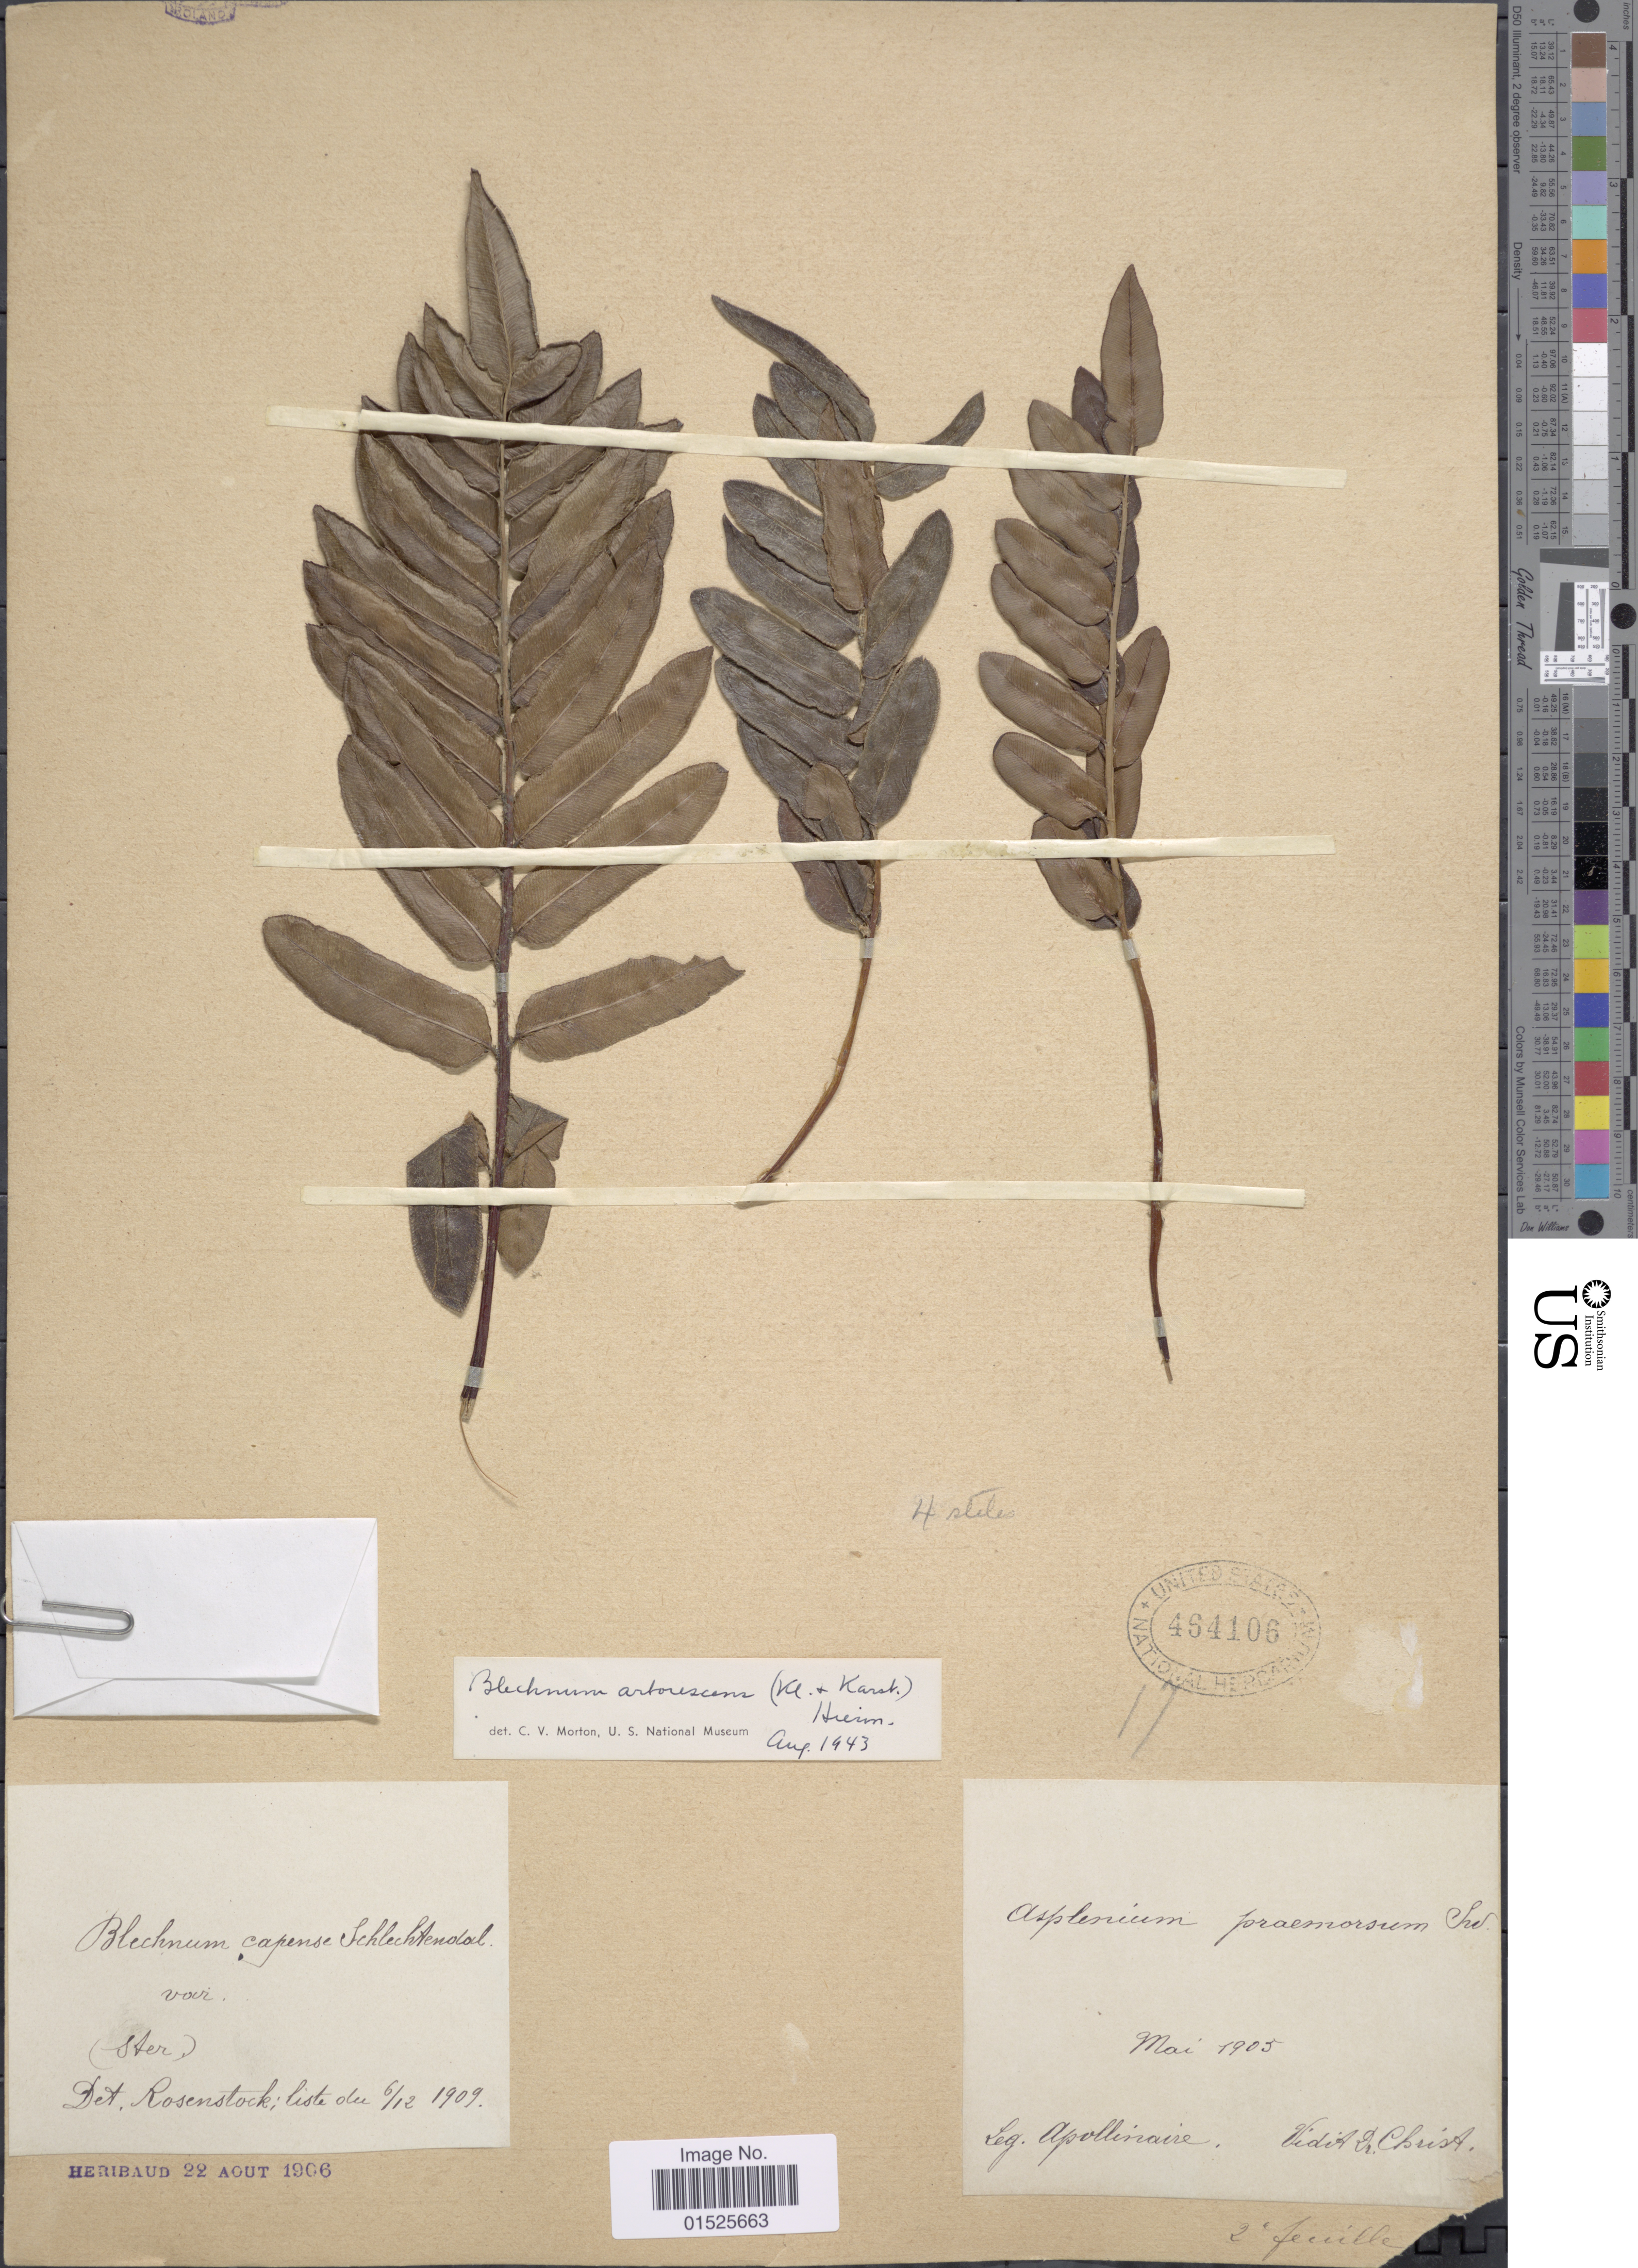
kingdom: Plantae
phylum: Tracheophyta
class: Polypodiopsida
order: Polypodiales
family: Blechnaceae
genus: Blechnum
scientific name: Blechnum cordatum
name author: (Desv.) Hieron.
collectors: Apollinaire, --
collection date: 1905-05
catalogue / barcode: US 484106